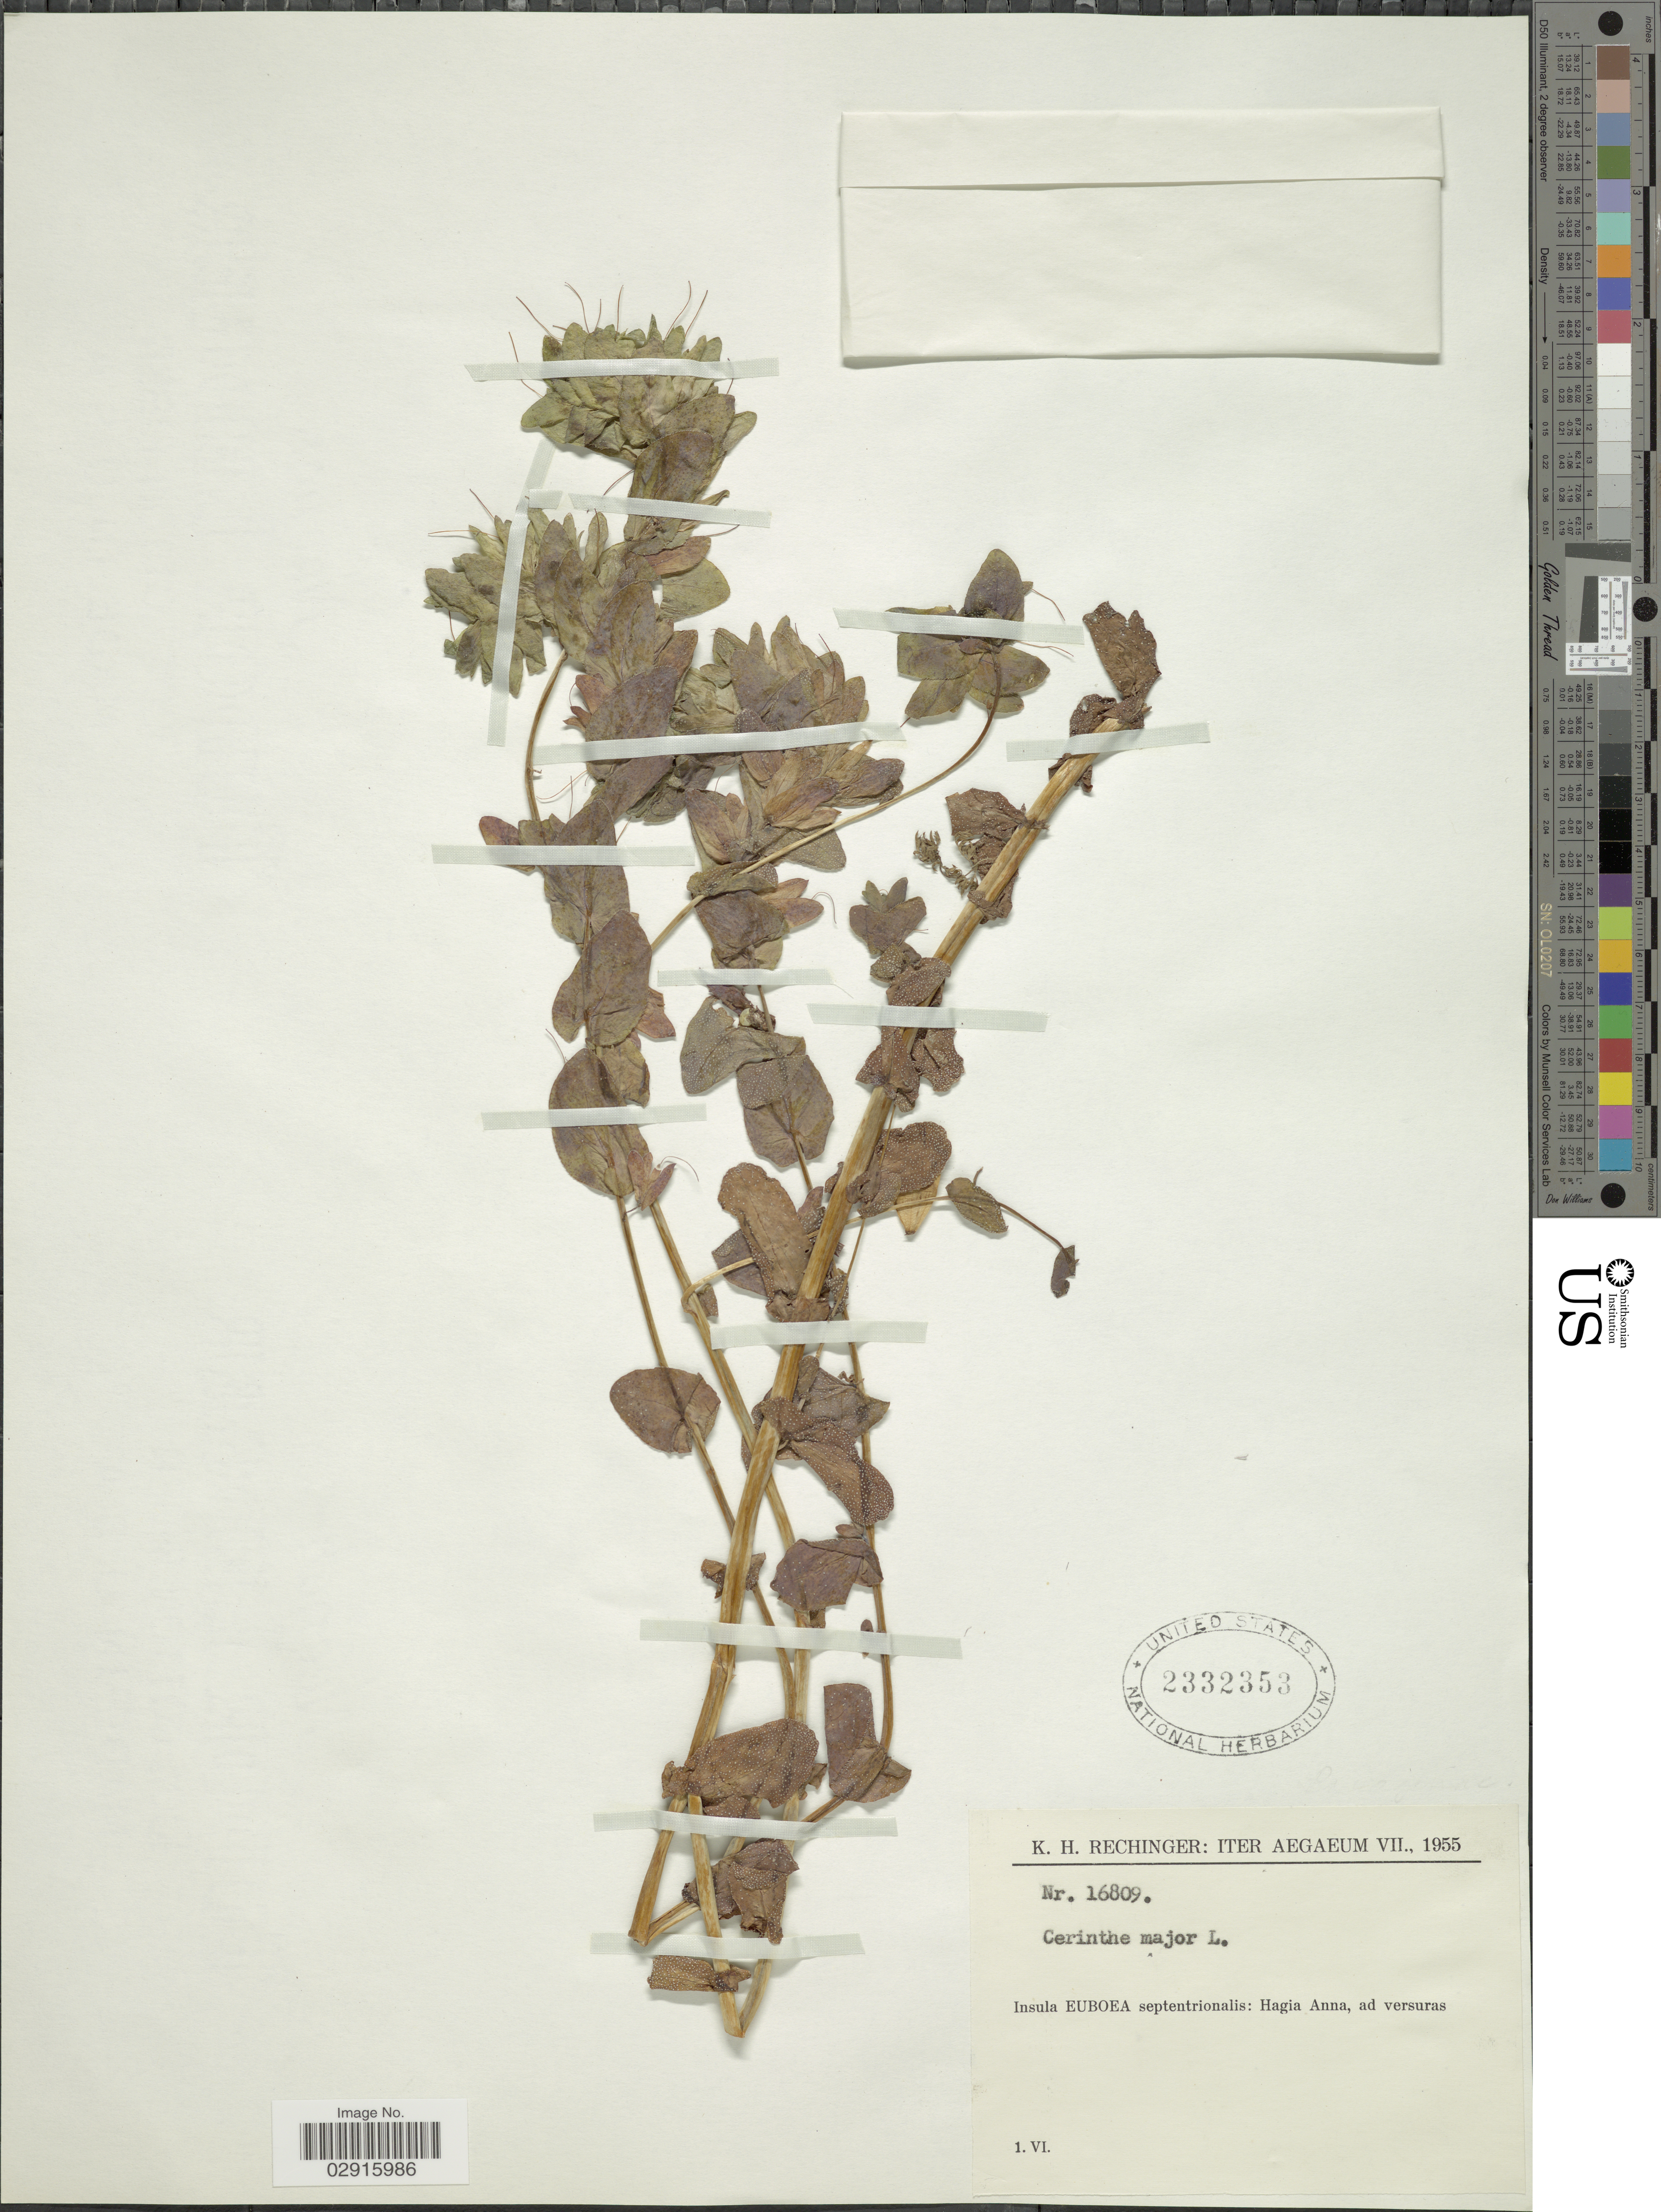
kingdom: Plantae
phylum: Tracheophyta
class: Magnoliopsida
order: Boraginales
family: Boraginaceae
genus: Cerinthe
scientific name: Cerinthe major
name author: L.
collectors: K. H. Rechinger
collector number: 16809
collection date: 1955-06-01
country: Greece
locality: Iter Aegaeum, Insula Euboea septentrionalis, Hagia Anna, ad versuras.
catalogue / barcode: US 2332353